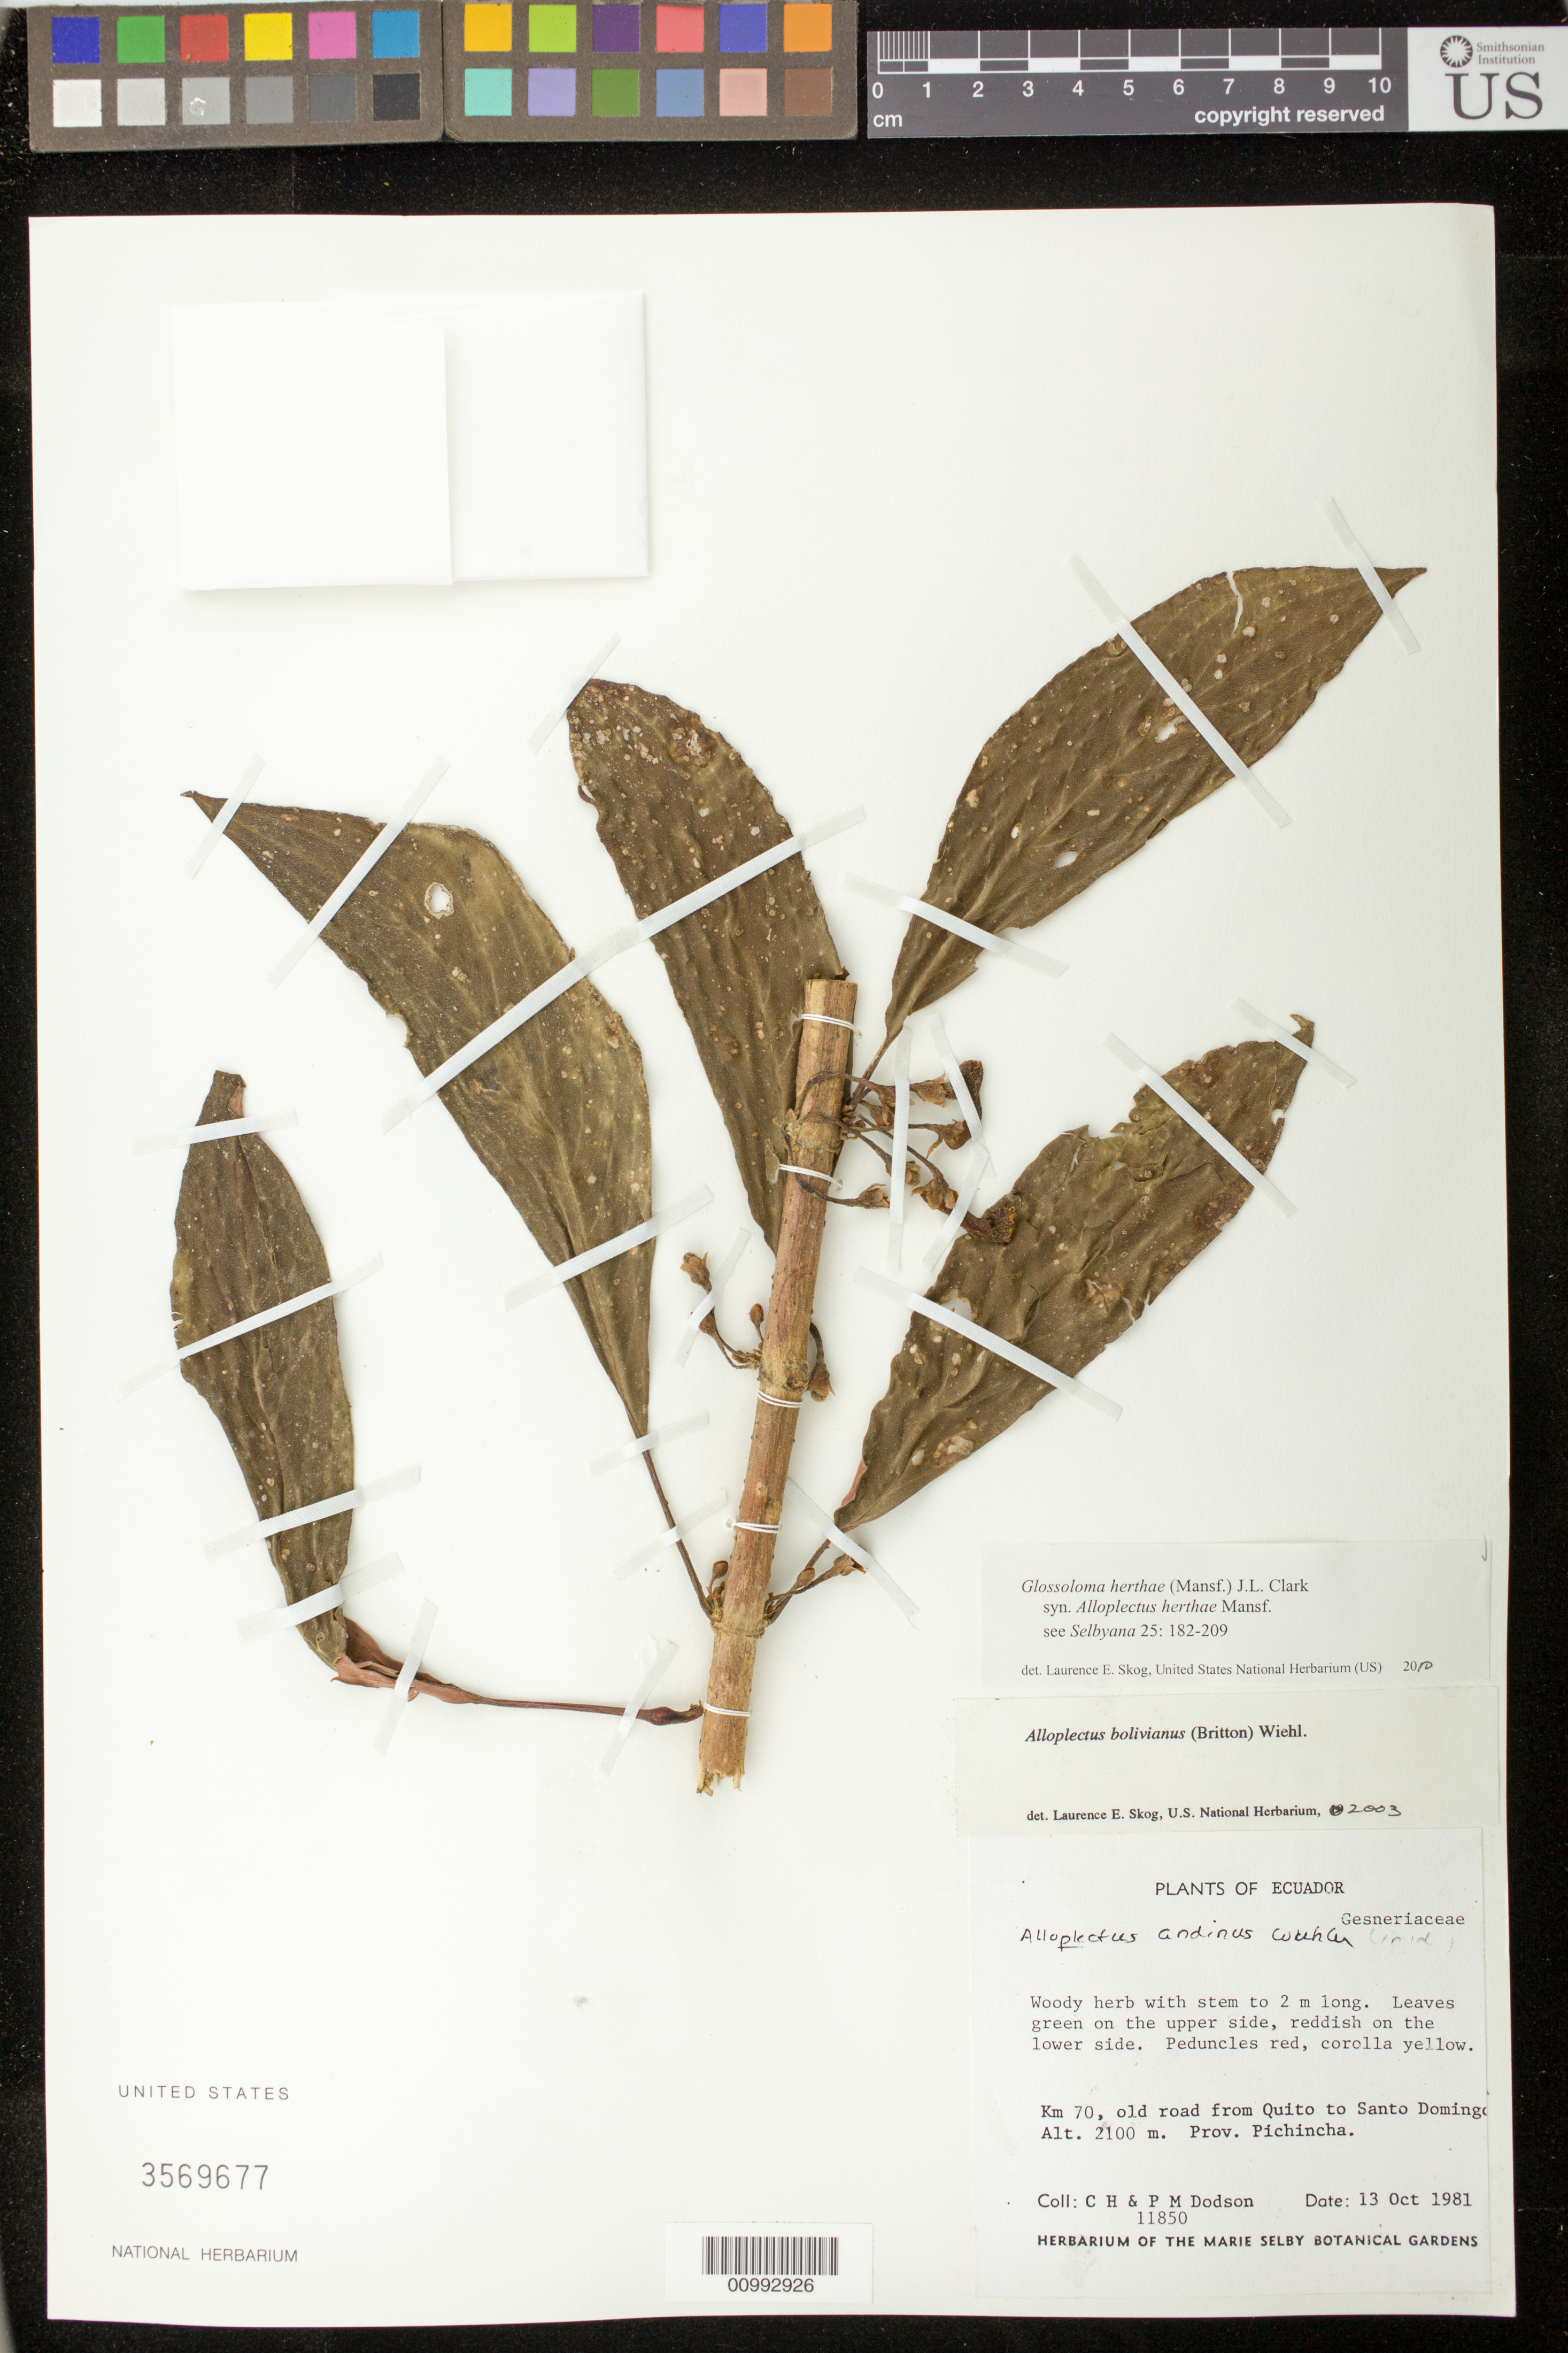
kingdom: Plantae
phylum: Tracheophyta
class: Magnoliopsida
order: Lamiales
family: Gesneriaceae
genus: Glossoloma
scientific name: Glossoloma herthae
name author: (Mansf.) J.L. Clark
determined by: Skog, Laurence E.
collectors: C. H. Dodson & P. M. Dodson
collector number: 11850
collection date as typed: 13 Oct 1981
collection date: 1981-10-13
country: Ecuador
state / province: Pichincha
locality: Km 70, old road from Quito to Santo Domingo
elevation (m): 2100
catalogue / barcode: US 3569677